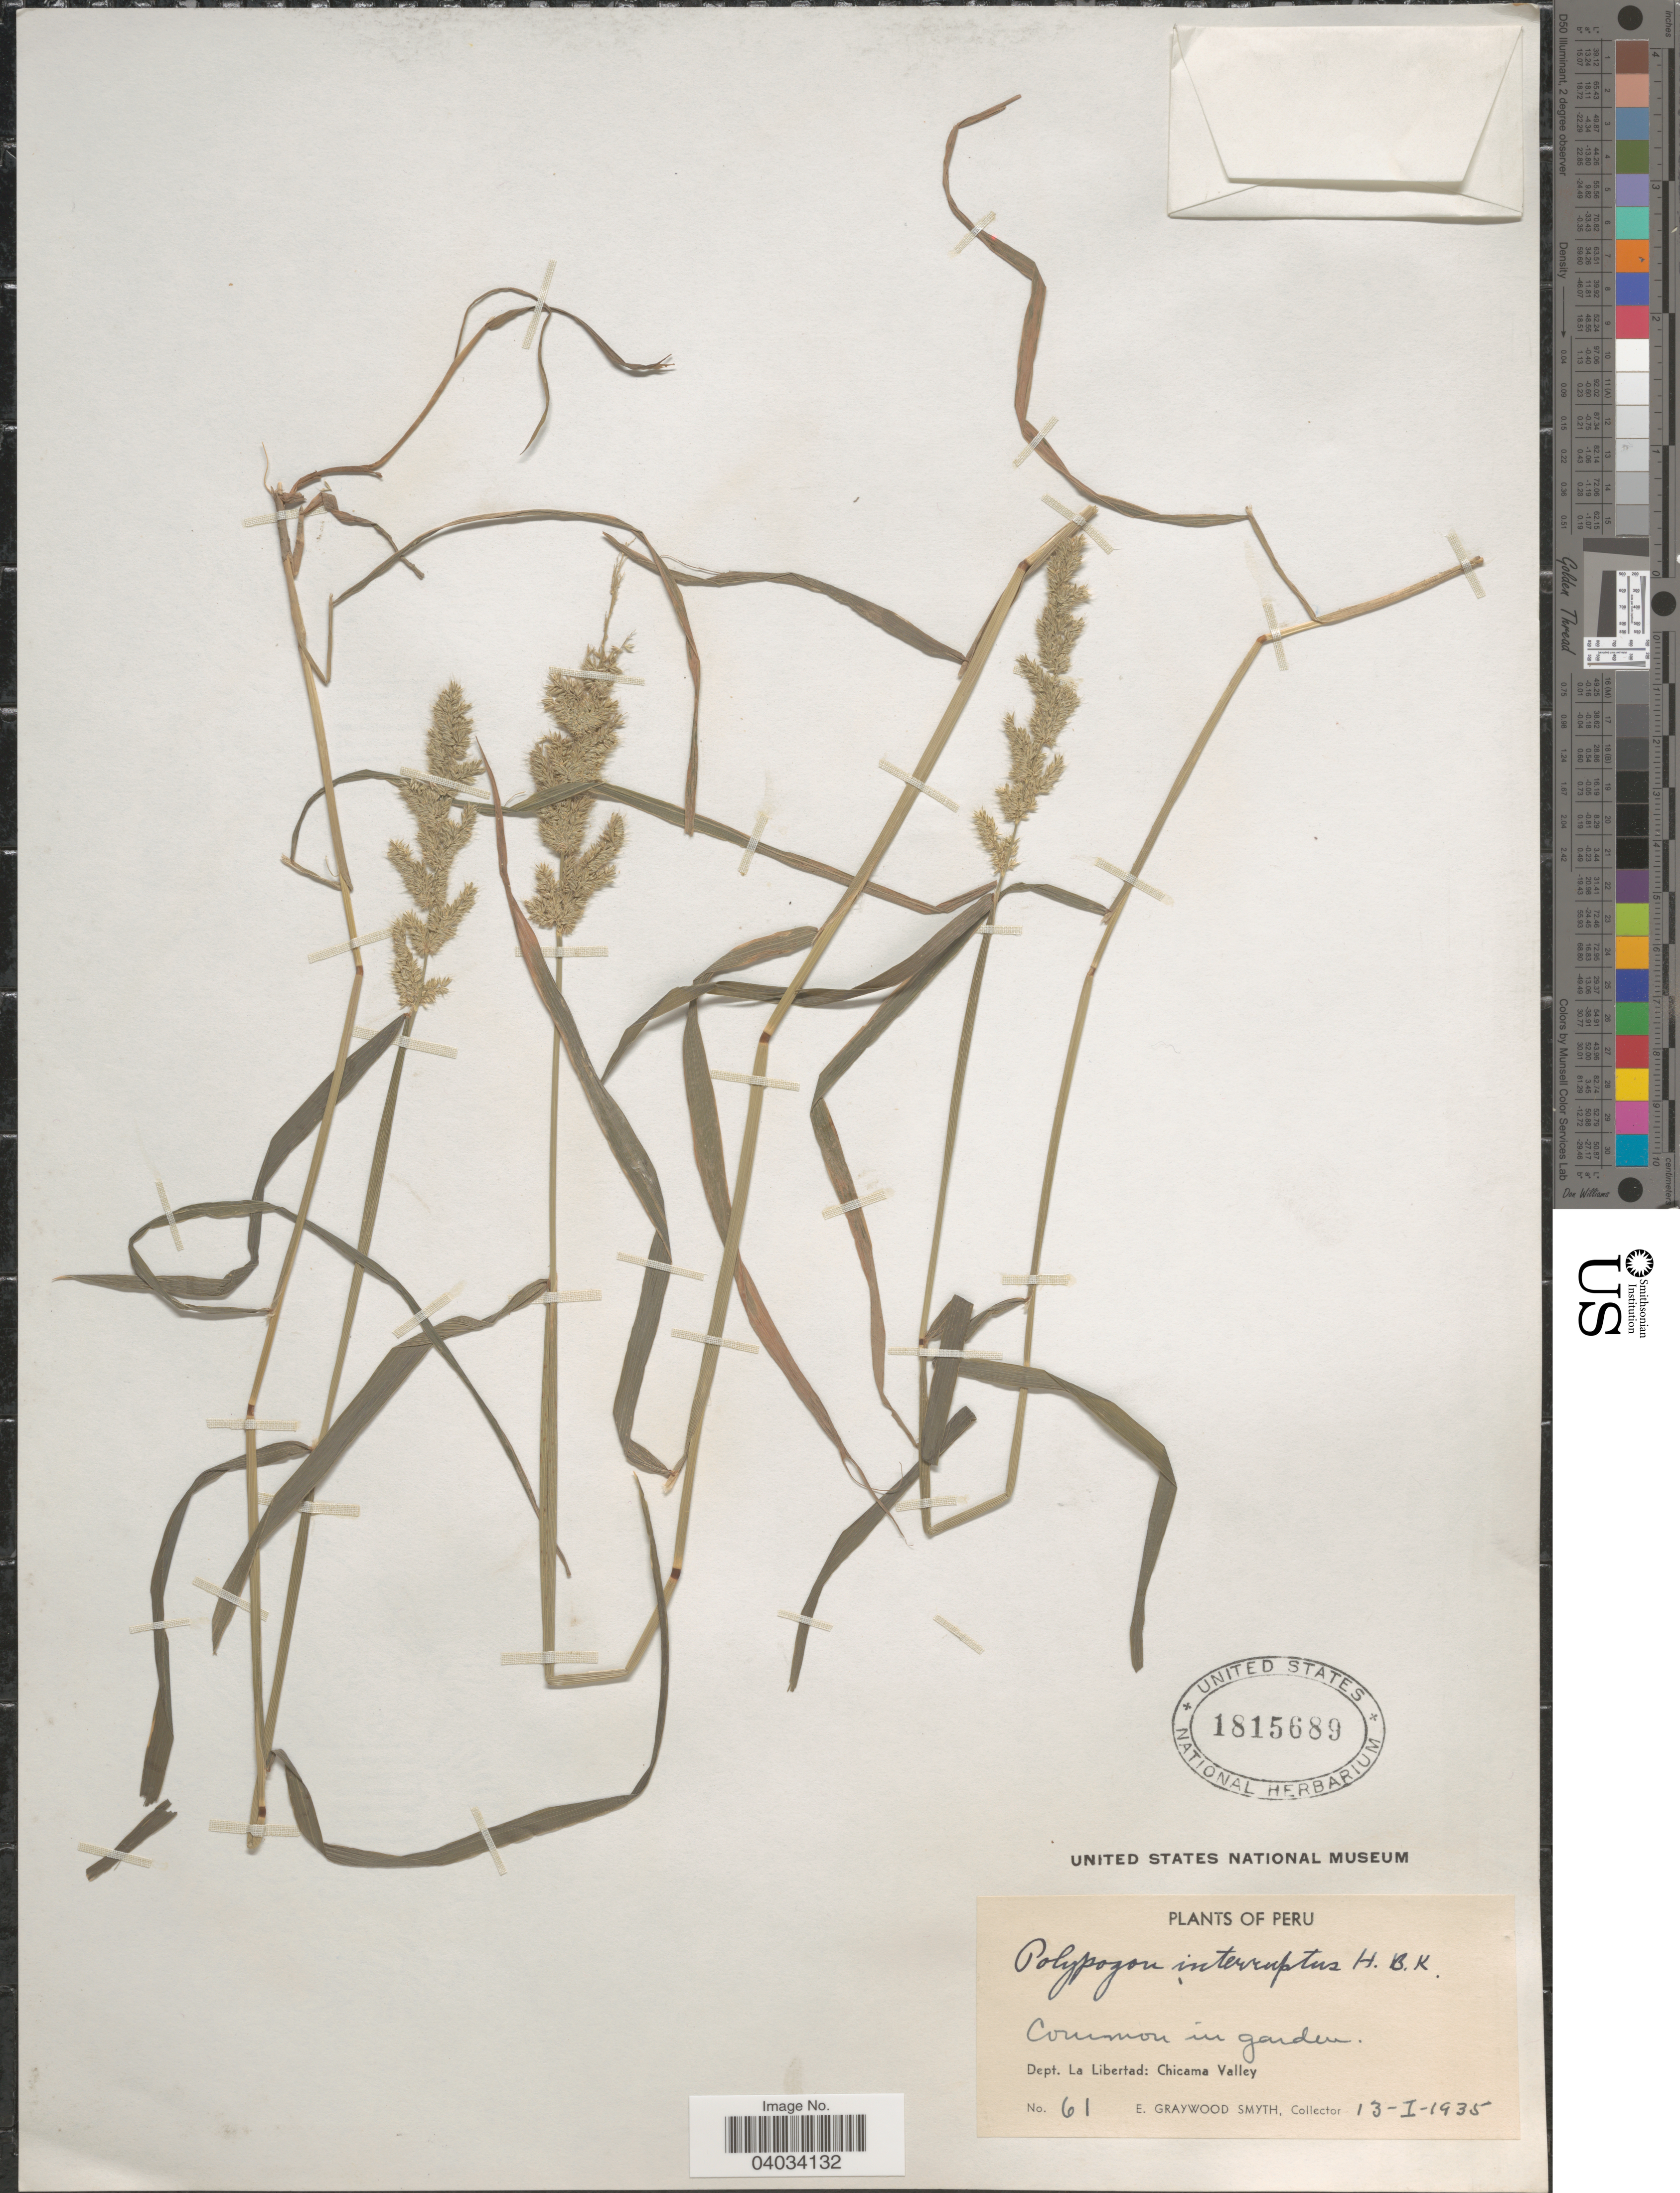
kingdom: Plantae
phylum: Tracheophyta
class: Liliopsida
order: Poales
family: Poaceae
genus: Polypogon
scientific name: Polypogon interruptus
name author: Kunth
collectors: E. G. Smyth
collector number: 61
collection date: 1935-01-13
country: Peru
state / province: La Libertad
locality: Dept. La Libertad: Chicama Valley.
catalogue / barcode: US 1815689